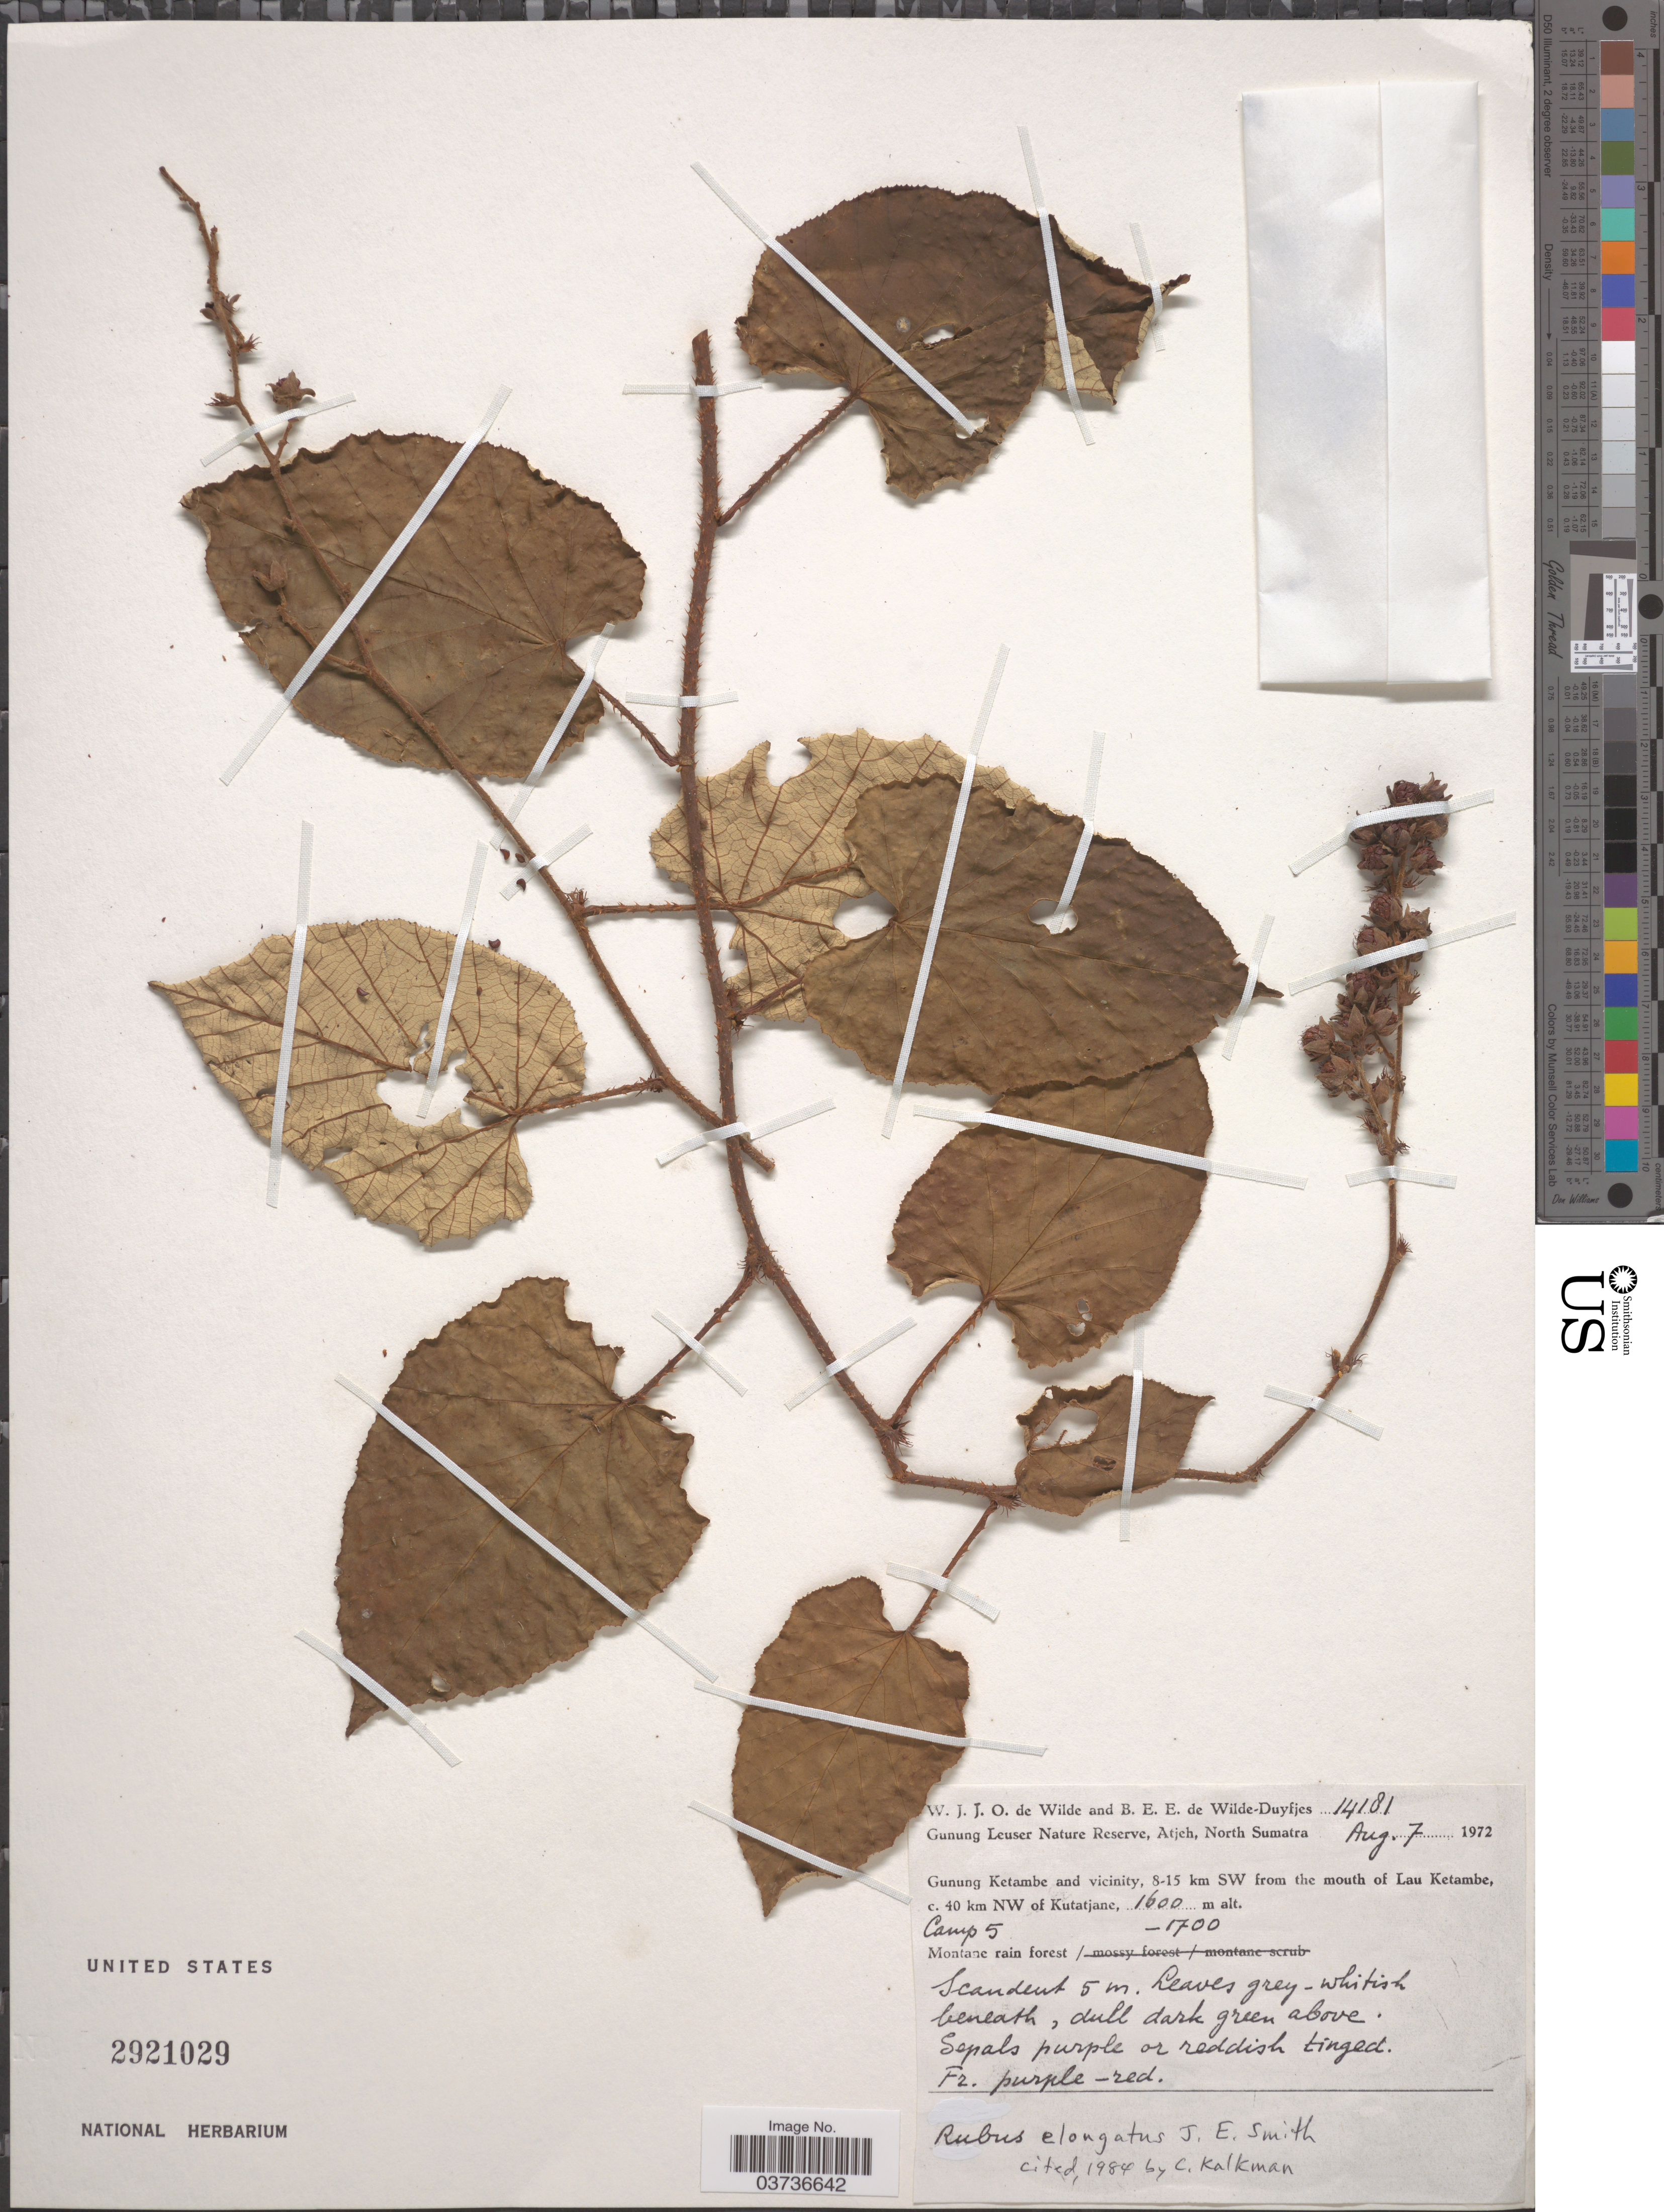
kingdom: Plantae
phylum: Tracheophyta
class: Magnoliopsida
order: Rosales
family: Rosaceae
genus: Rubus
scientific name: Rubus elongatus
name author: Sm.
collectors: W. J. de Wilde & B. E. de Wilde-Duyfjes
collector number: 14181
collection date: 1972-08-07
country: Indonesia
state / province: Sumatra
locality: Gunung Leuser Nature Reserve, Atjeh, North Sumatra. Gunung Ketambe and vicinity, 8-15 km SW from the mouth of Lau Ketambe, c. 40 km NW of Kutatjane. Camp 5. Montane rain forest.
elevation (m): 1600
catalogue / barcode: US 2921029